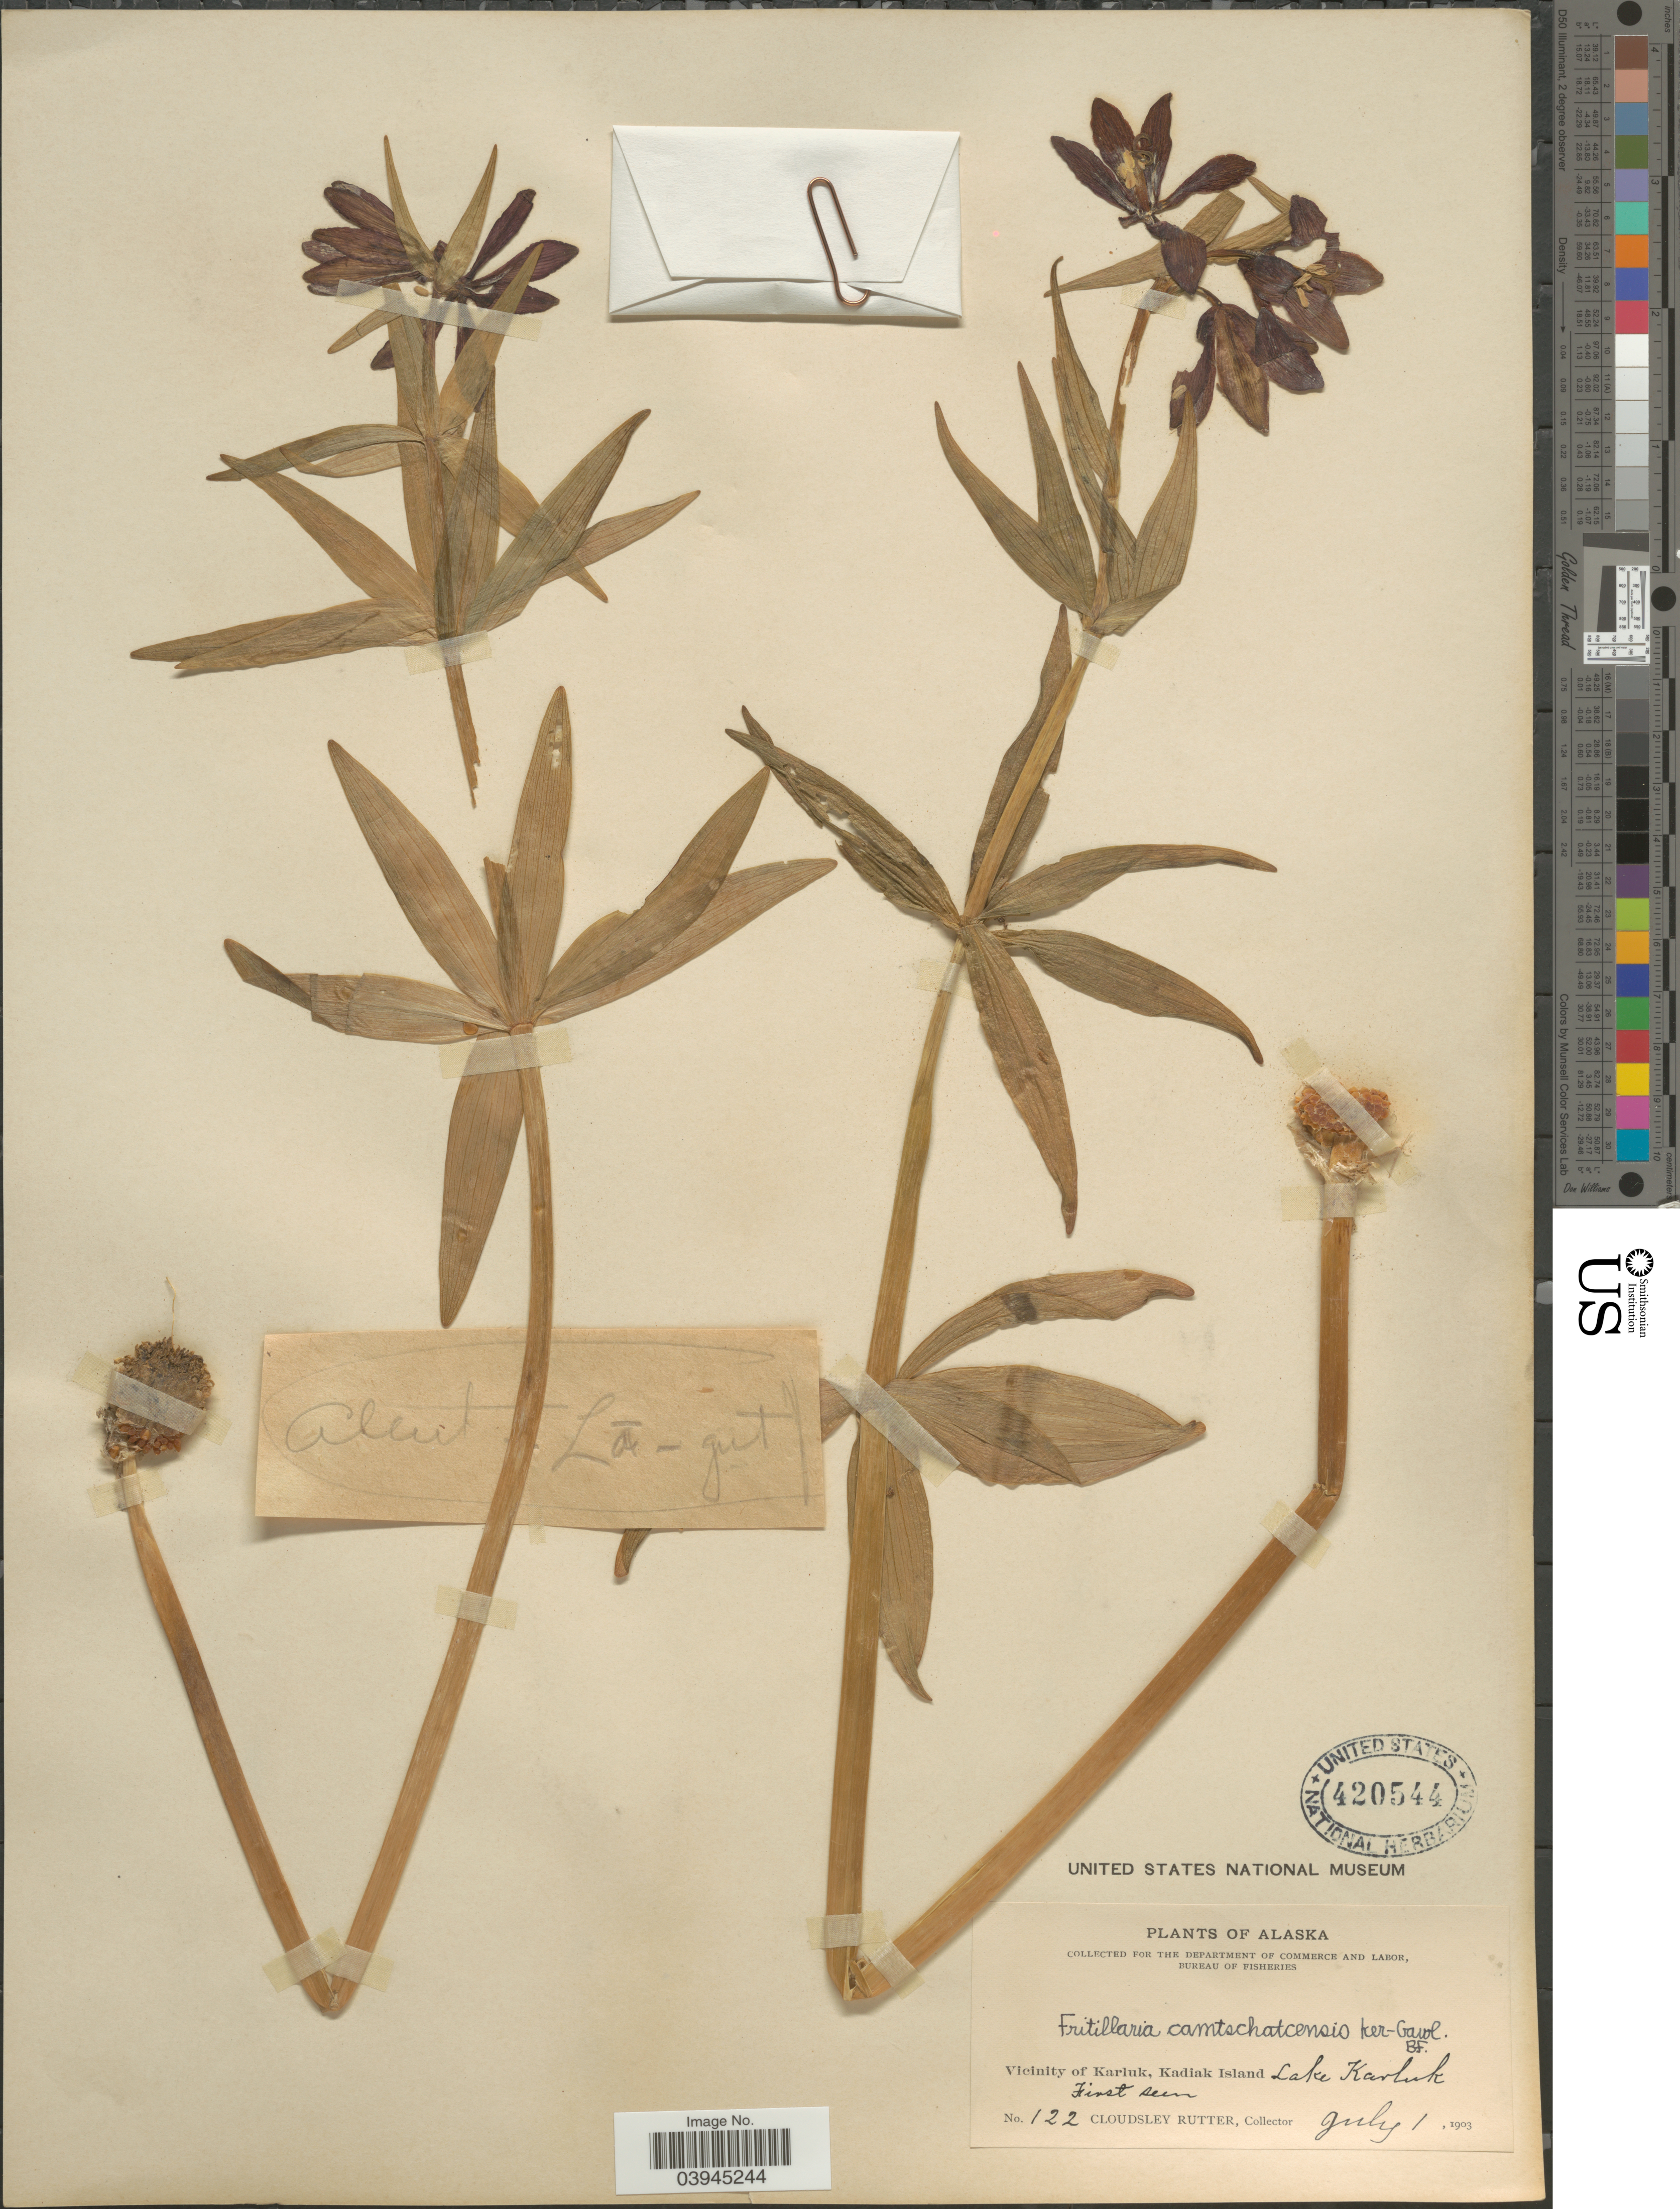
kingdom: Plantae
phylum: Tracheophyta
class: Liliopsida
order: Liliales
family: Liliaceae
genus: Fritillaria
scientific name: Fritillaria camschatcensis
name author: (L.) Ker Gawl.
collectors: C. Rutter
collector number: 122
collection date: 1903-07-01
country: United States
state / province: Alaska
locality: Vicinity of Karluk, Kadiak Island. Lake Karluk.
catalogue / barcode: US 420544